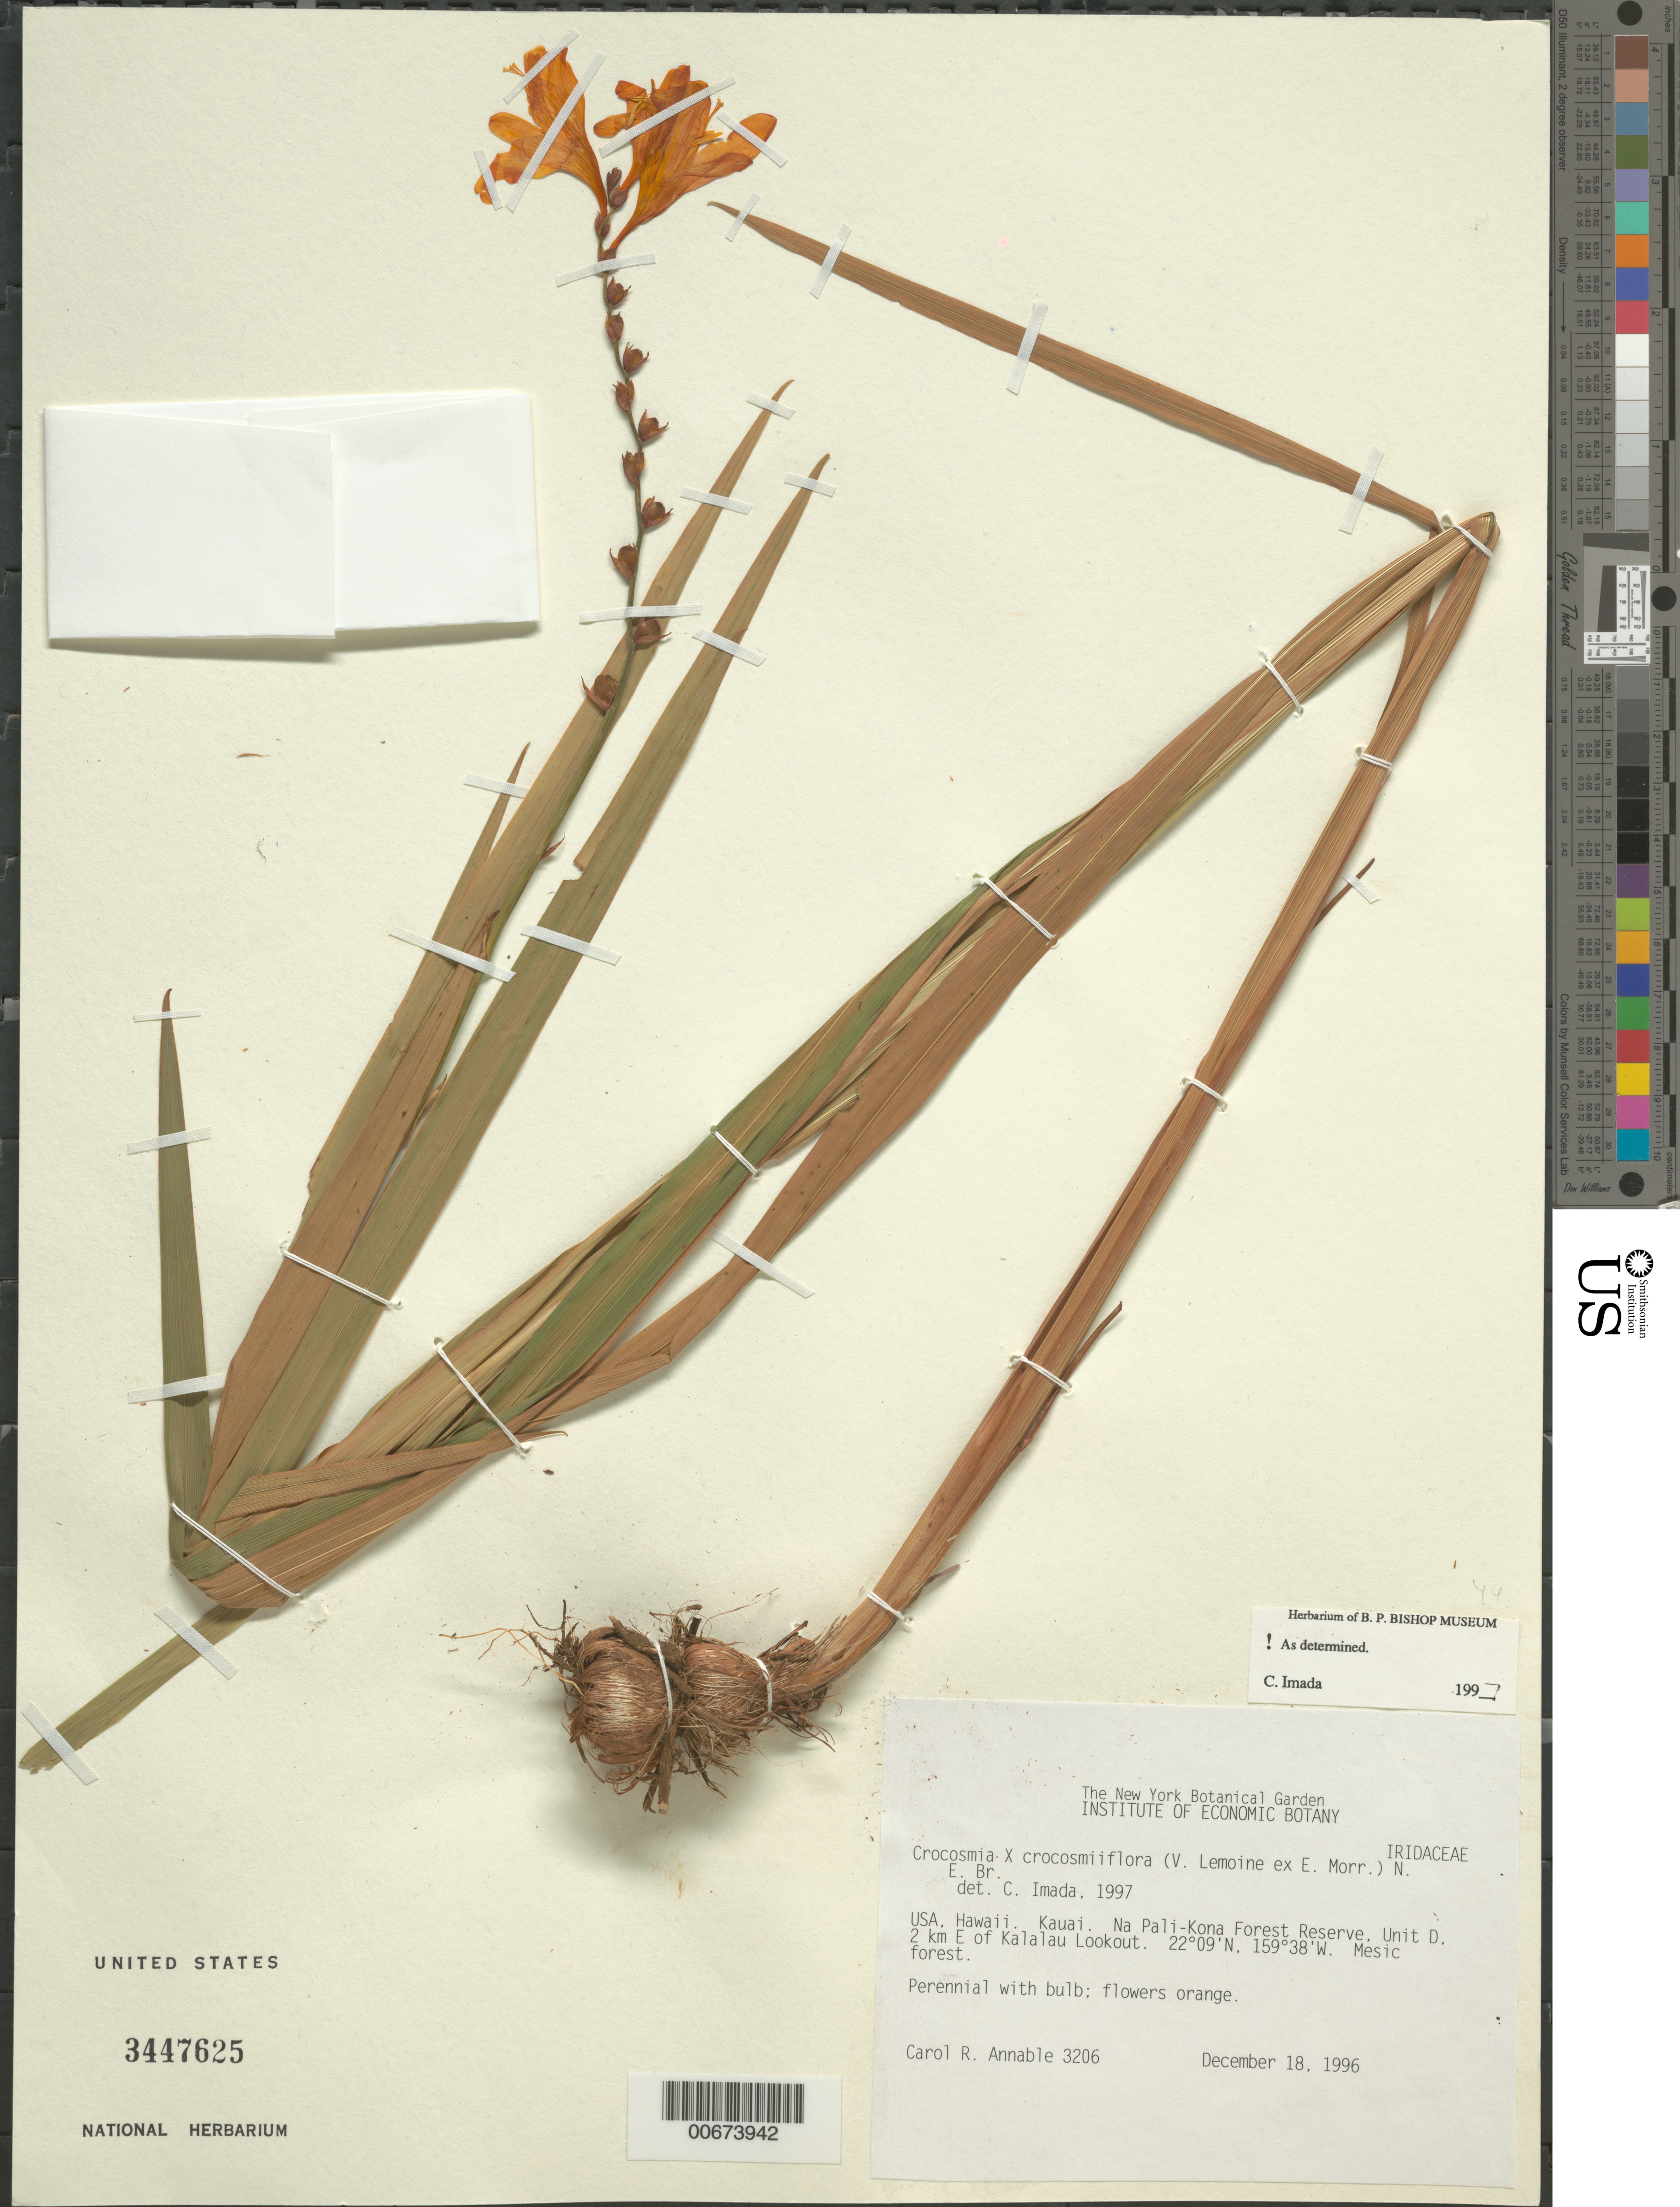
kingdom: Plantae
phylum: Tracheophyta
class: Liliopsida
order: Asparagales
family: Iridaceae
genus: Crocosmia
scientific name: Crocosmia x crocosmiiflora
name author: (Lemoine) N.E. Br.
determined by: Imada, C.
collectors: C. R. Annable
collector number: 3206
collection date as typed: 18 Dec 1996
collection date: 1996-12-18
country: United States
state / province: Hawaii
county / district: Kauai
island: Kaua'i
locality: Na Pali-Kona Forest Reserve, Unit D 2 km E of Kalalau Lookout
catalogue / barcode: US 3447625